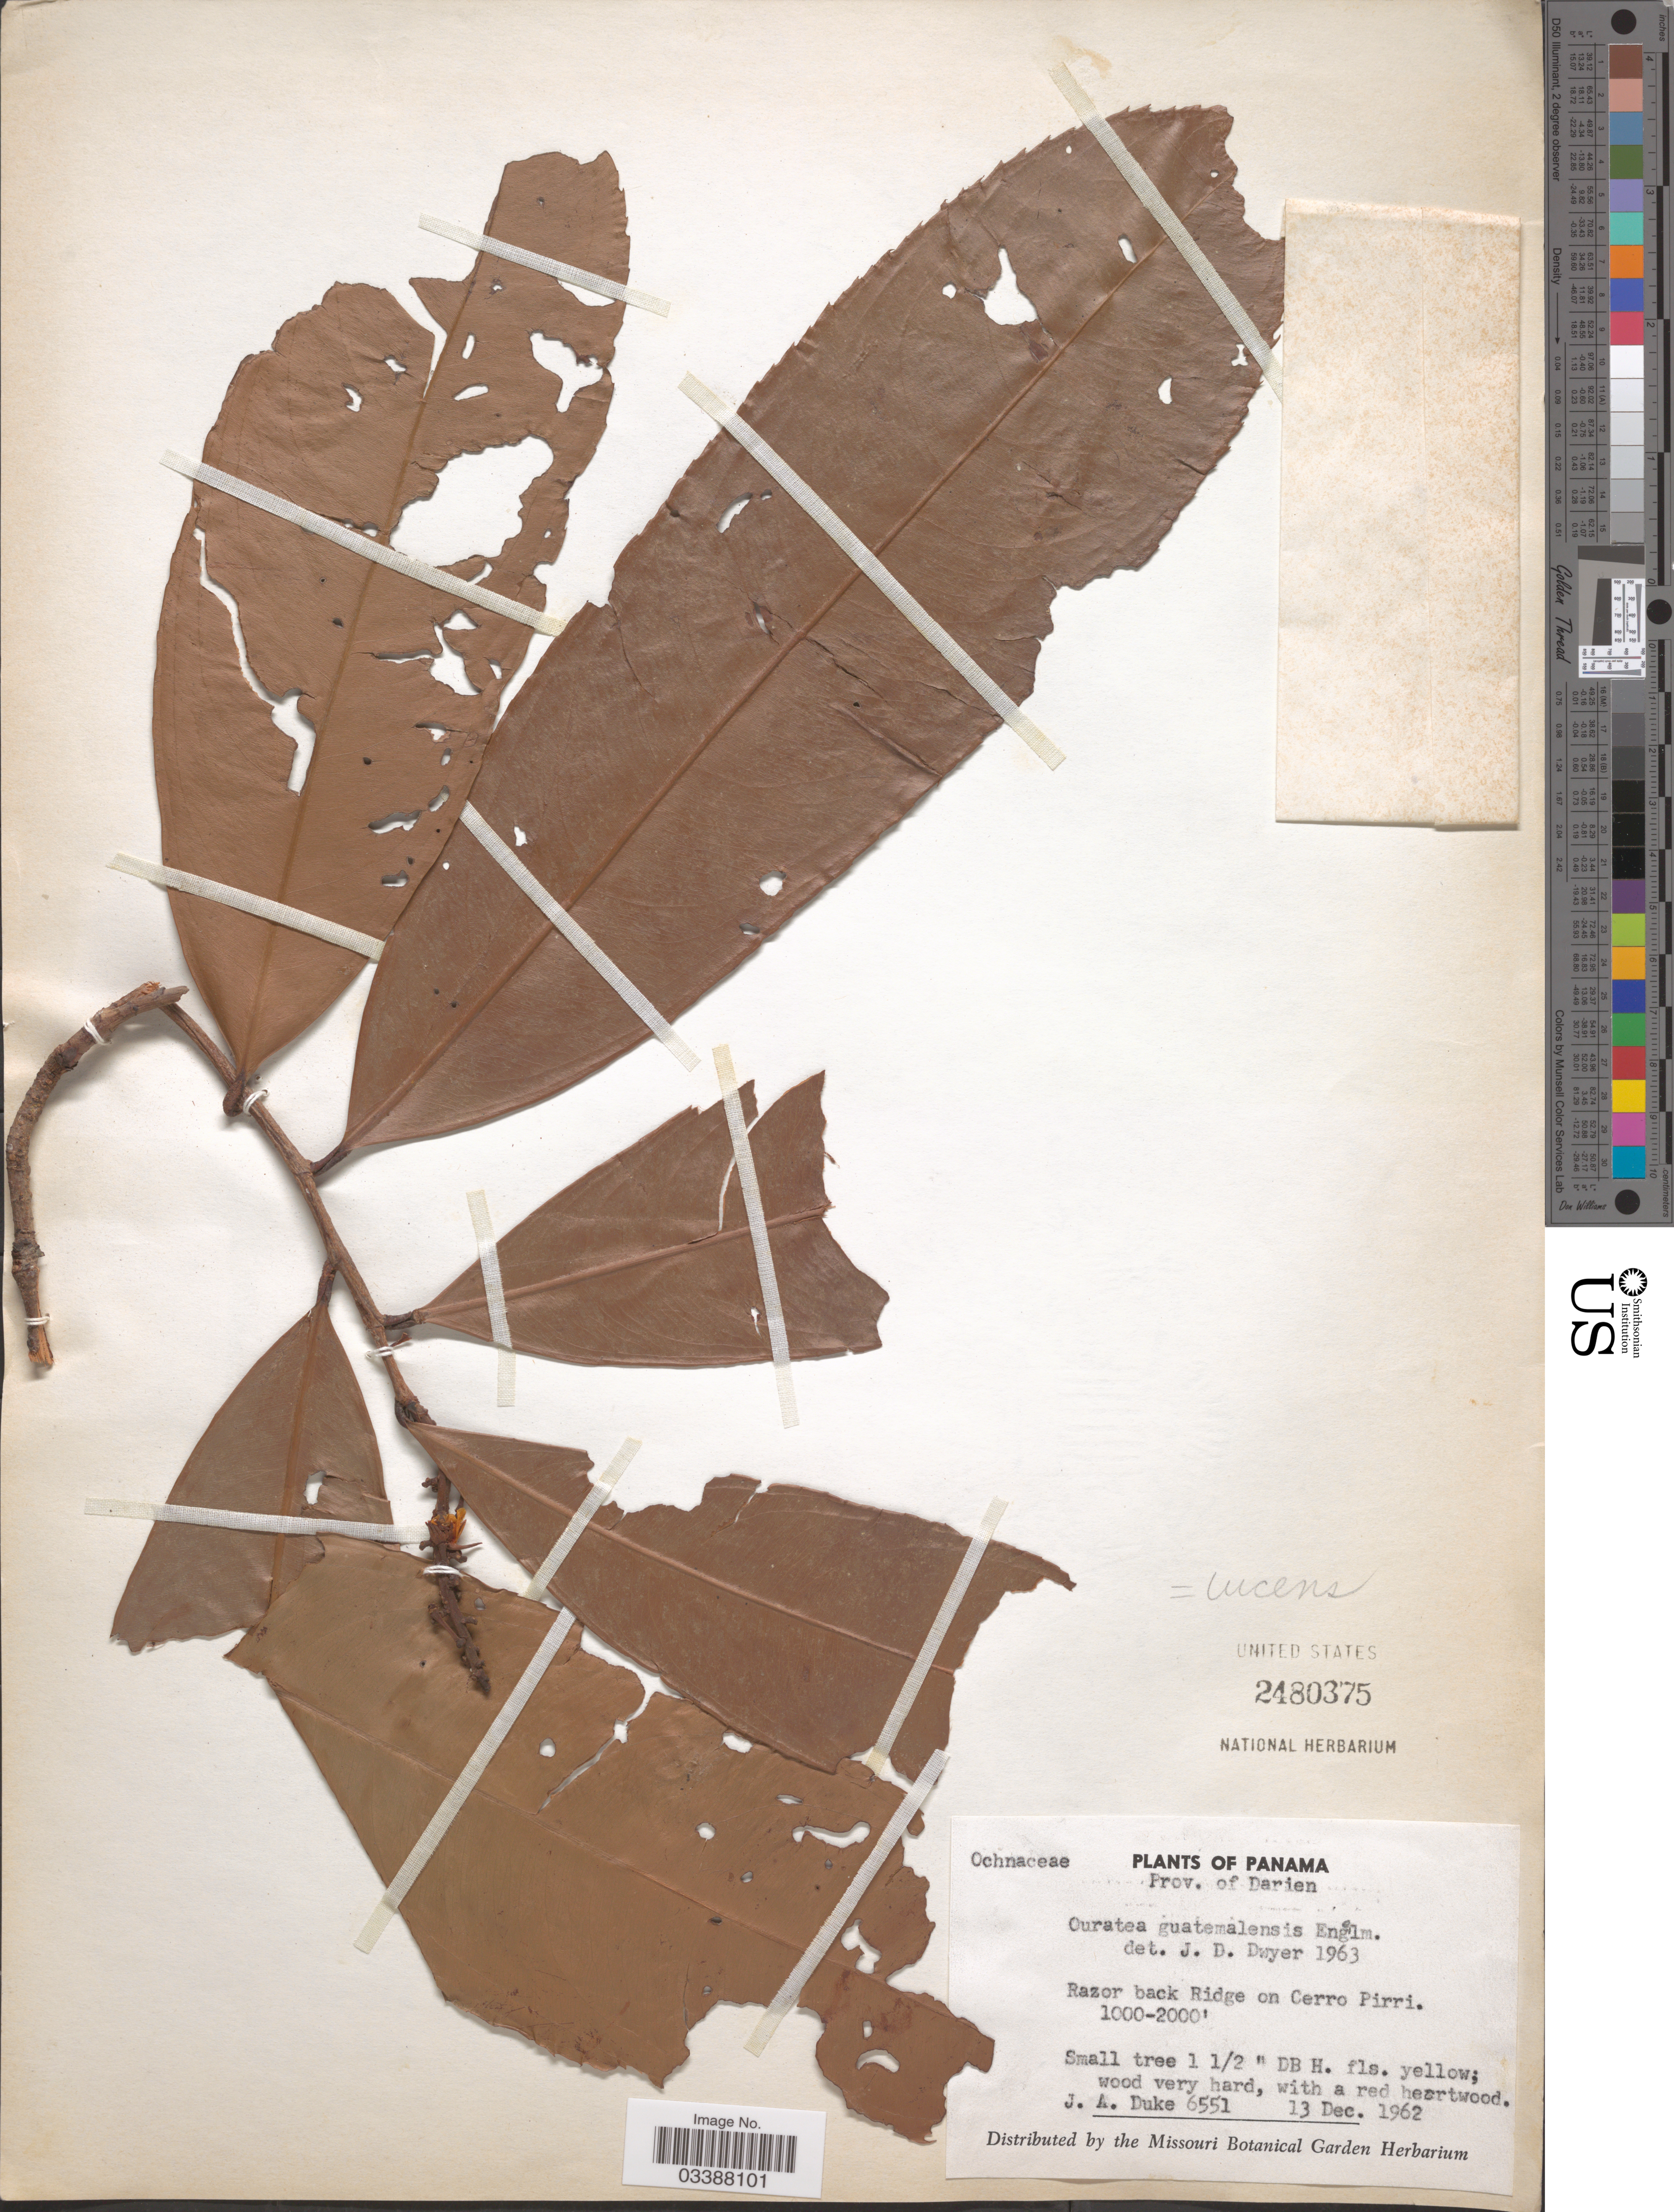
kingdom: Plantae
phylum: Tracheophyta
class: Magnoliopsida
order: Malpighiales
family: Ochnaceae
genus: Ouratea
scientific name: Ouratea lucens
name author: (Kunth) Engl.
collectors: J. A. Duke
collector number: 6551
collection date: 1962-12-13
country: Panama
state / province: Darién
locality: Razor back Ridge on Cerro Pirri.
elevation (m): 305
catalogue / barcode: US 2480375